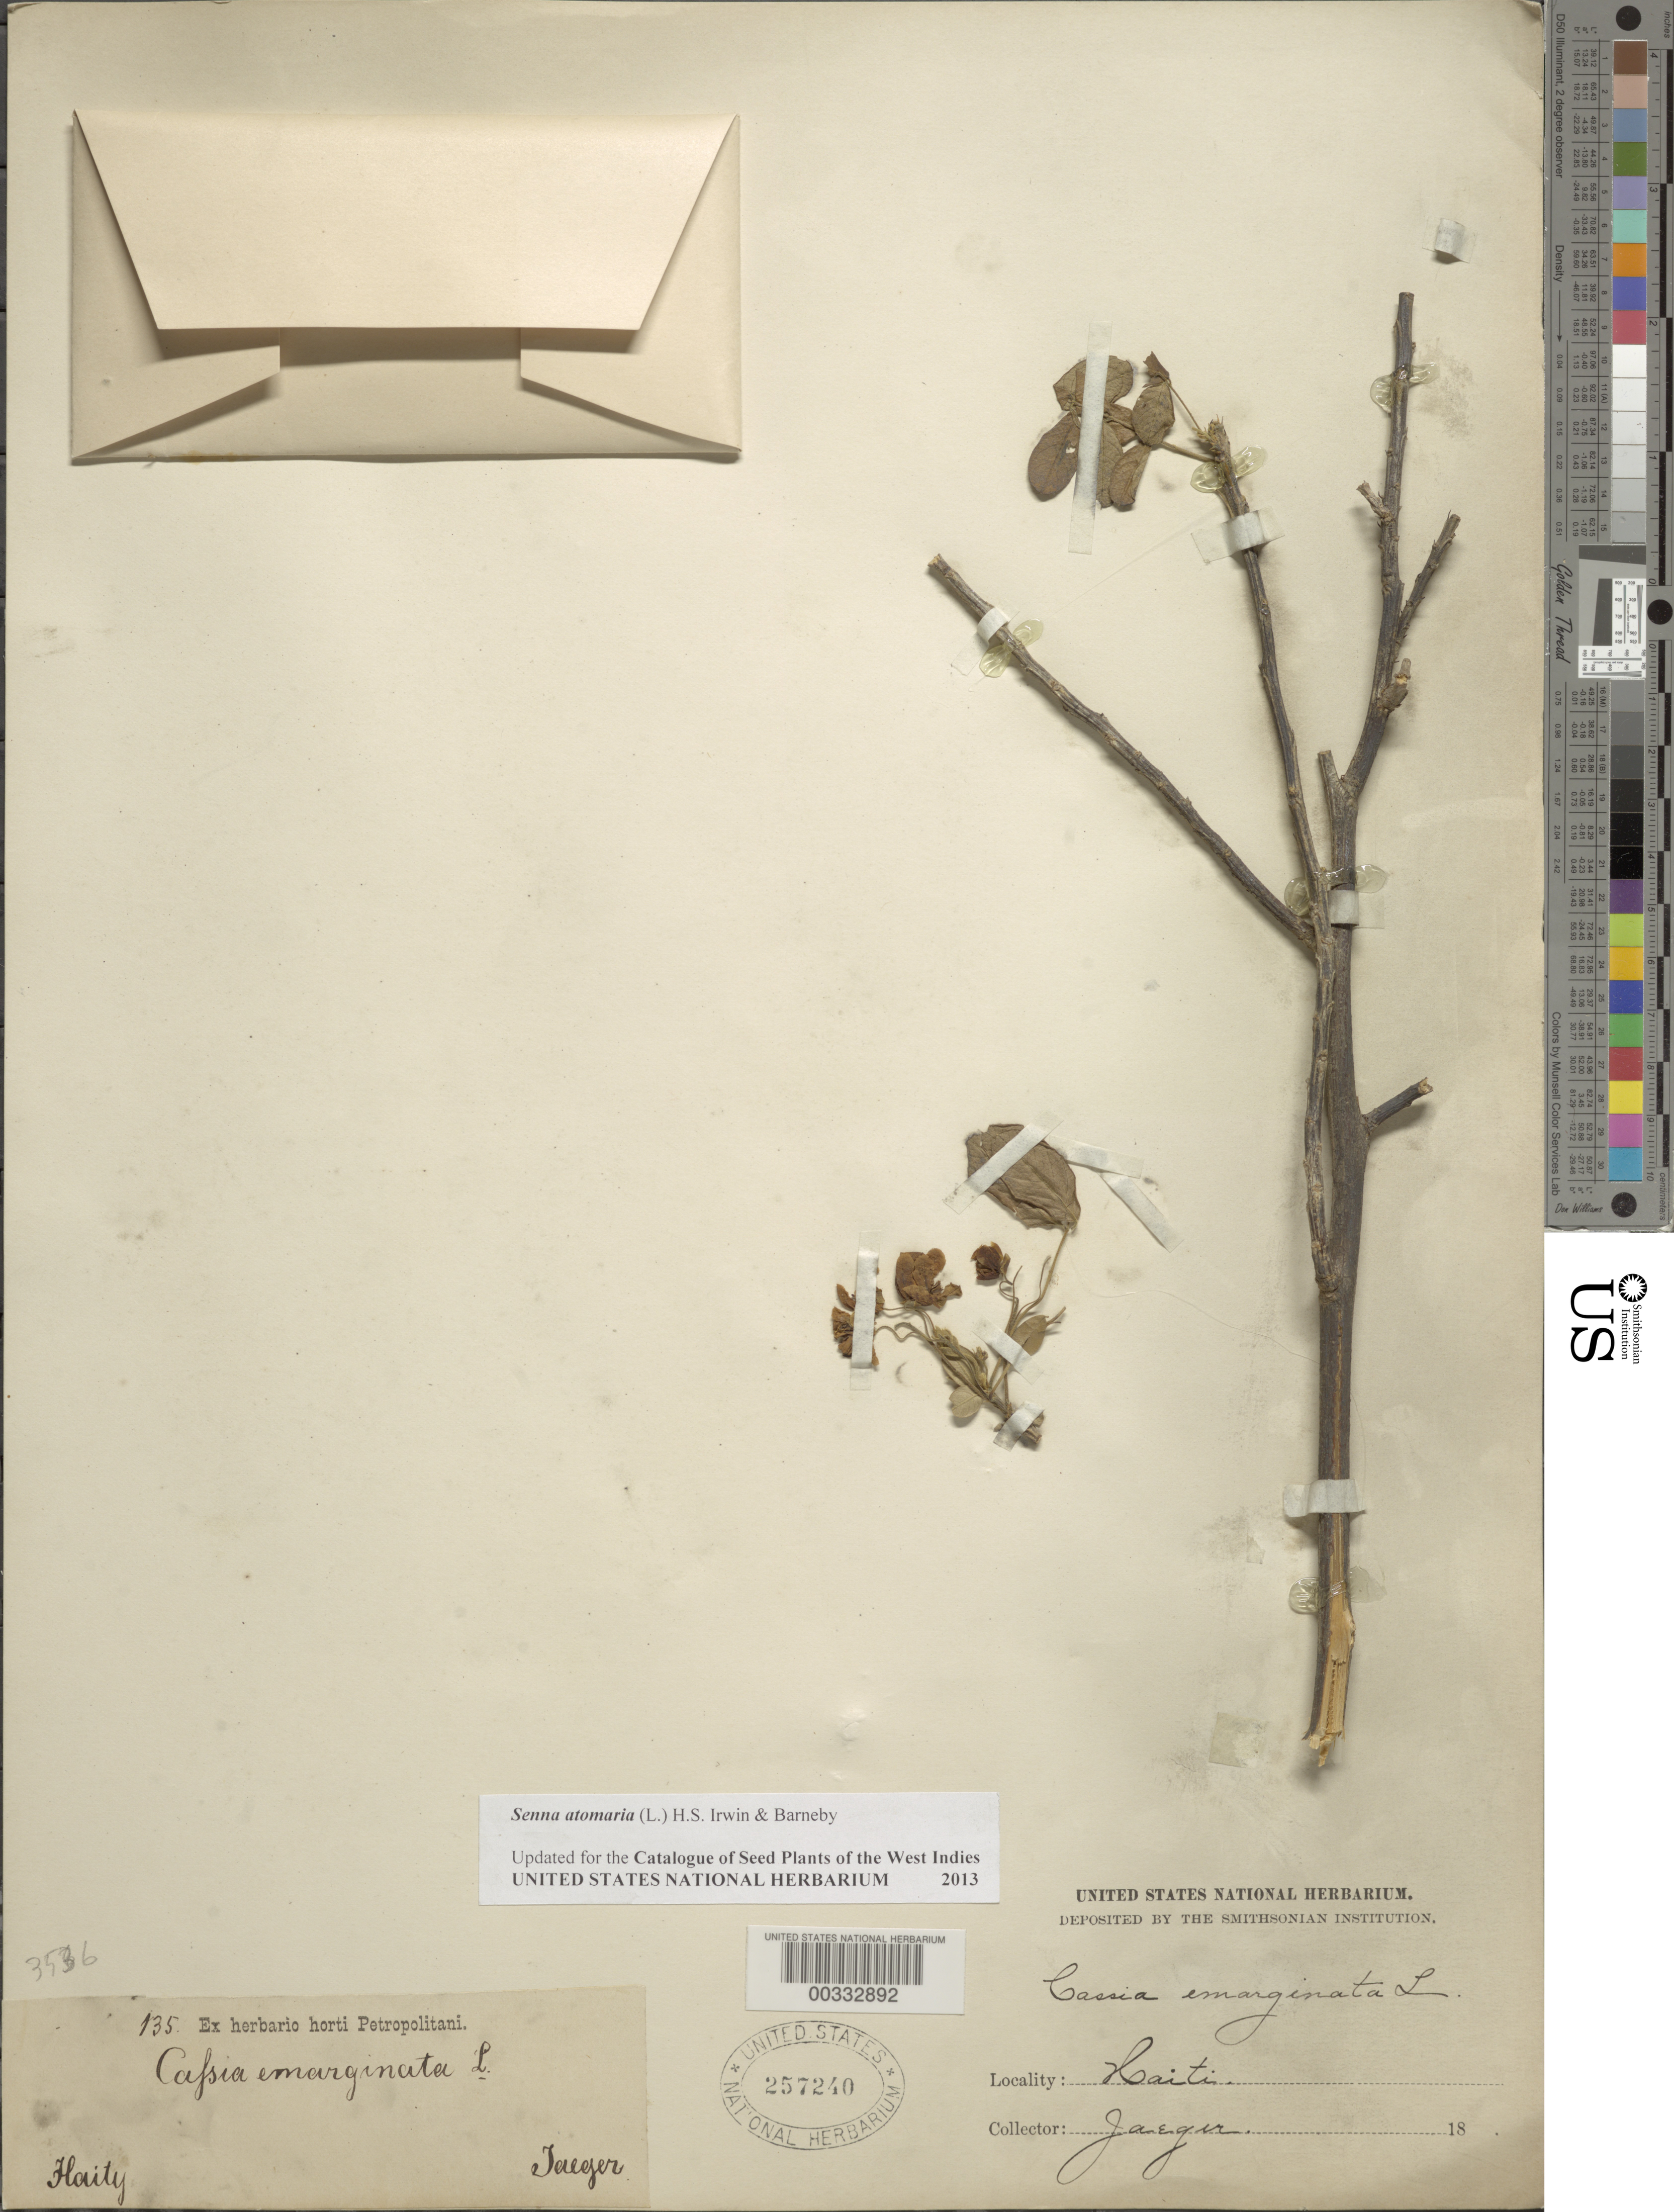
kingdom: Plantae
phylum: Tracheophyta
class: Magnoliopsida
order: Fabales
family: Fabaceae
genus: Senna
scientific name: Senna atomaria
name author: (L.) H.S. Irwin & Barneby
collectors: E. Jaeger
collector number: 135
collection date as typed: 18--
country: Haiti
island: Hispaniola Island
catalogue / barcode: US 257240